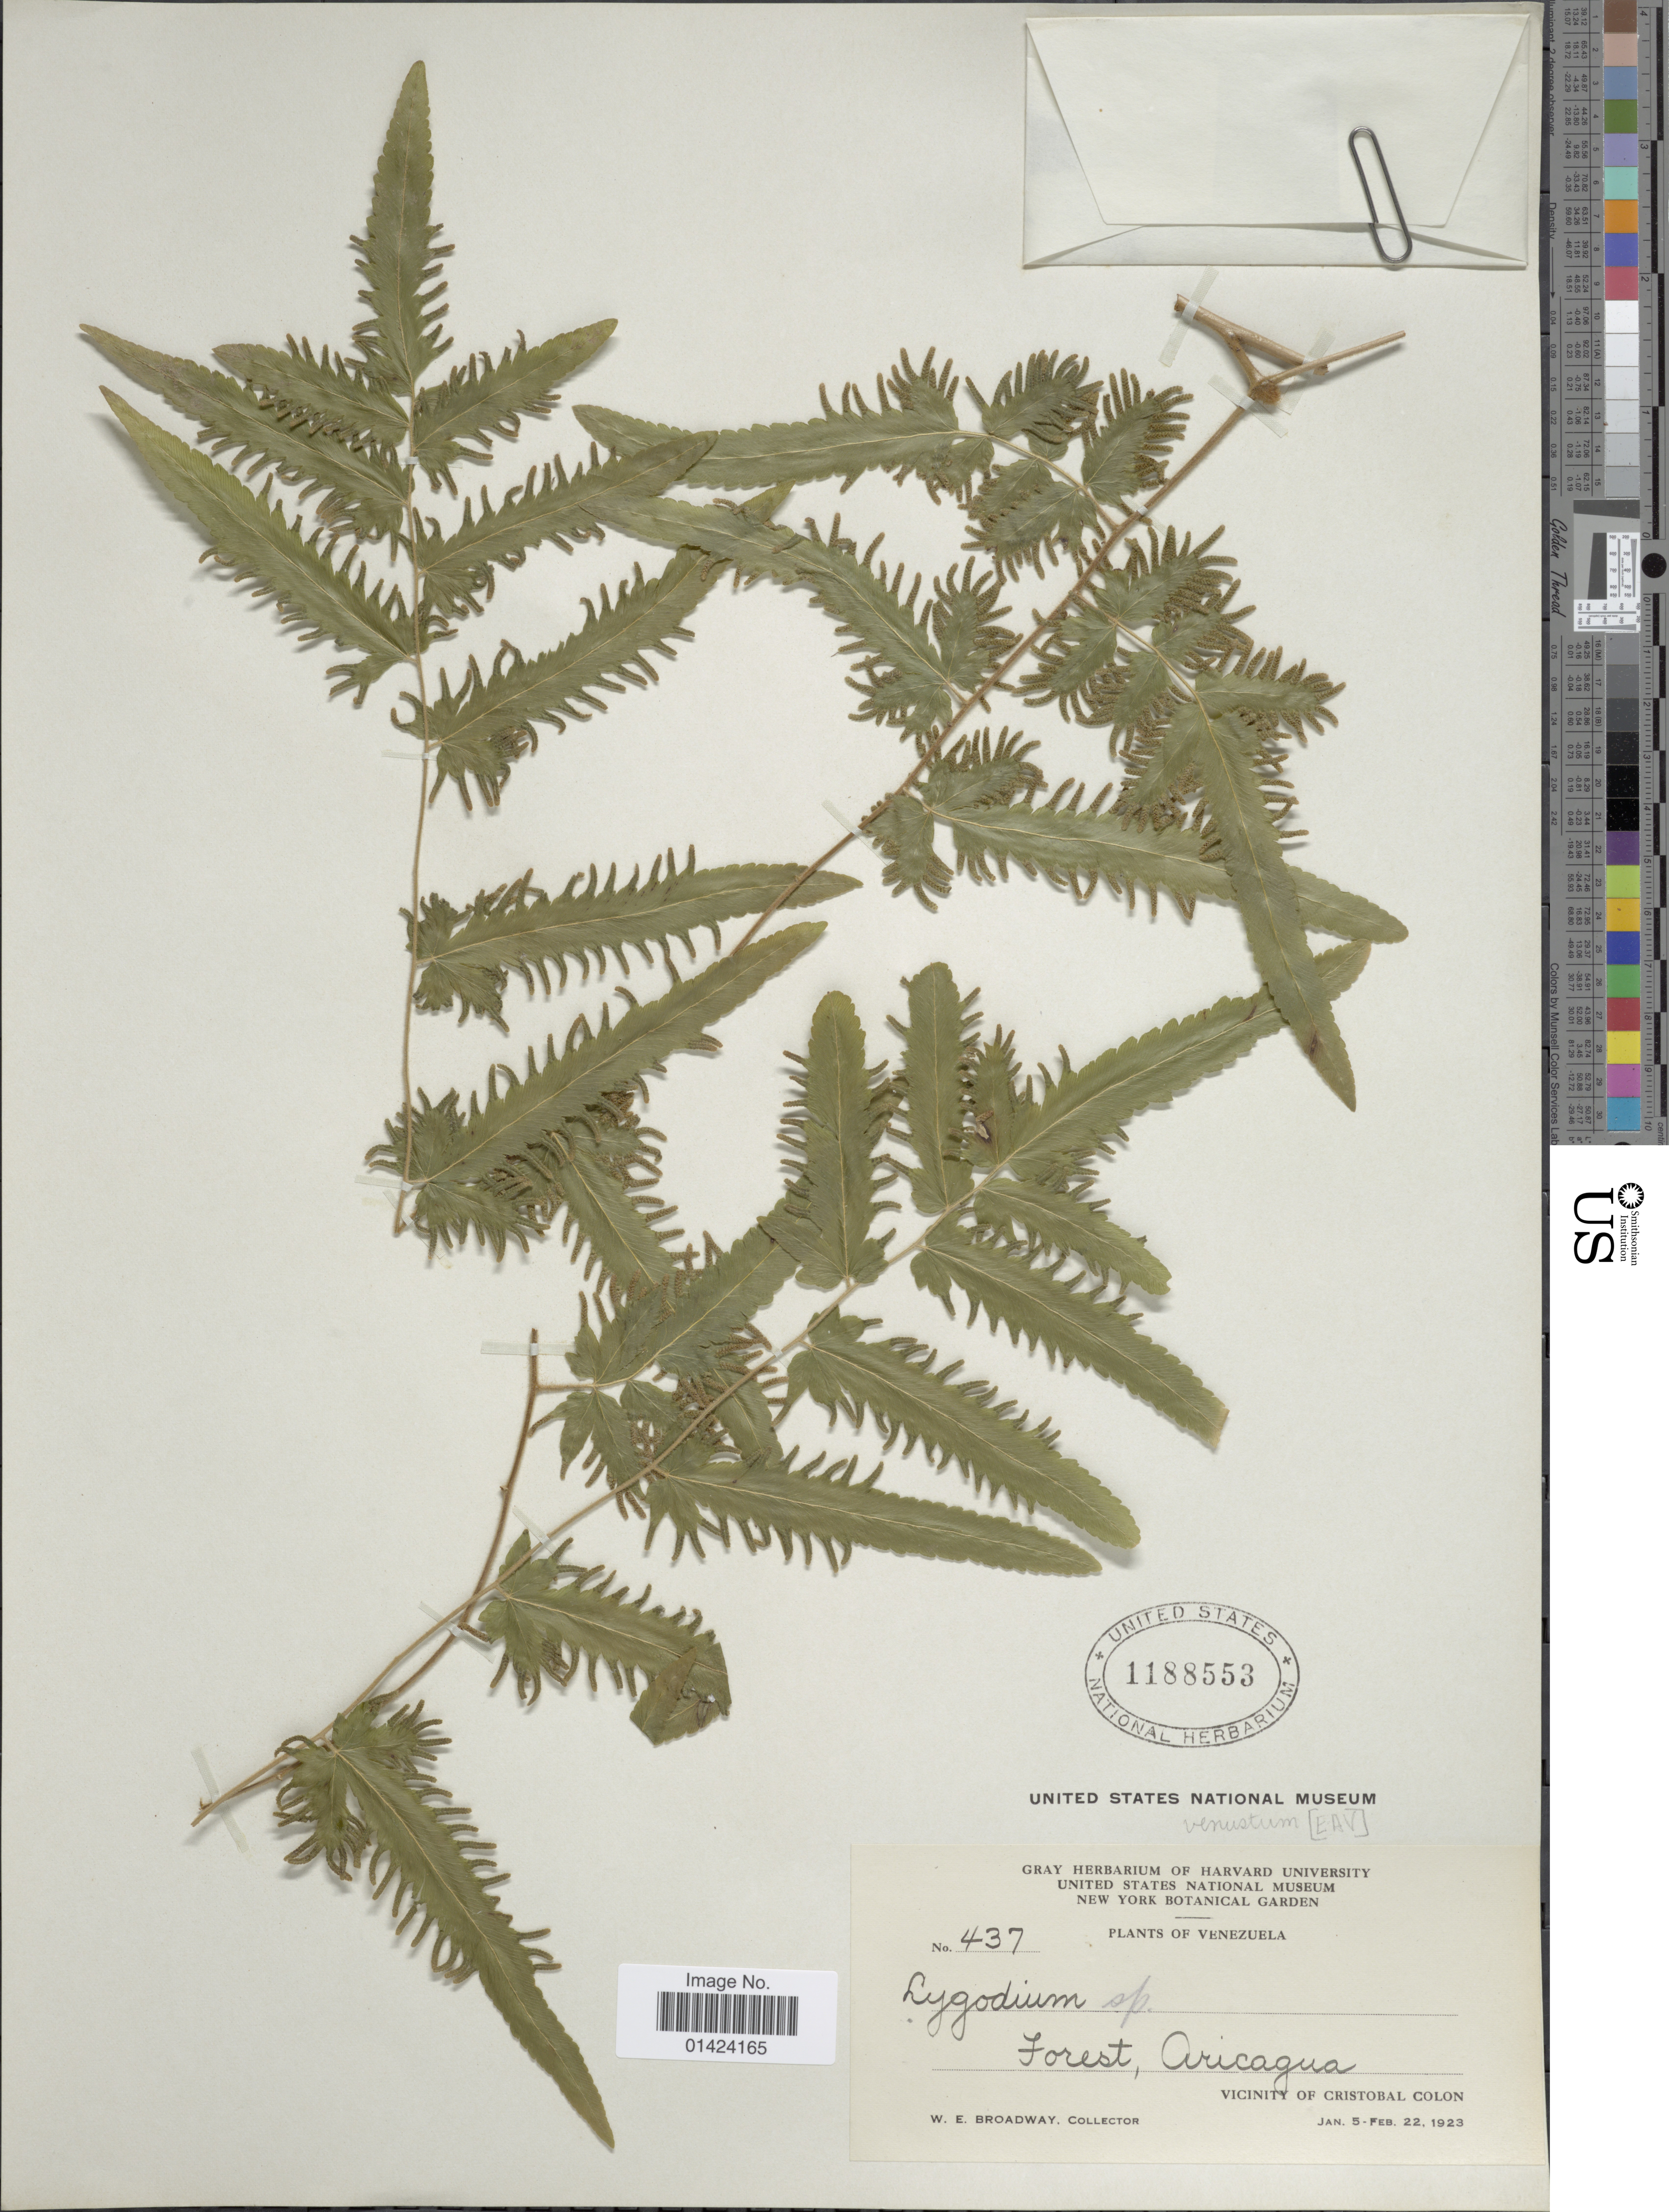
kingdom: Plantae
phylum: Tracheophyta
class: Polypodiopsida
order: Schizaeales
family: Lygodiaceae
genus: Lygodium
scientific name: Lygodium sp.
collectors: W. E. Broadway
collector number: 437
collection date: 1923-01-05/1923-02-22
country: Venezuela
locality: Forest, Aricagua, Vicinity of Cristobal Colon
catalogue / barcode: US 1188553